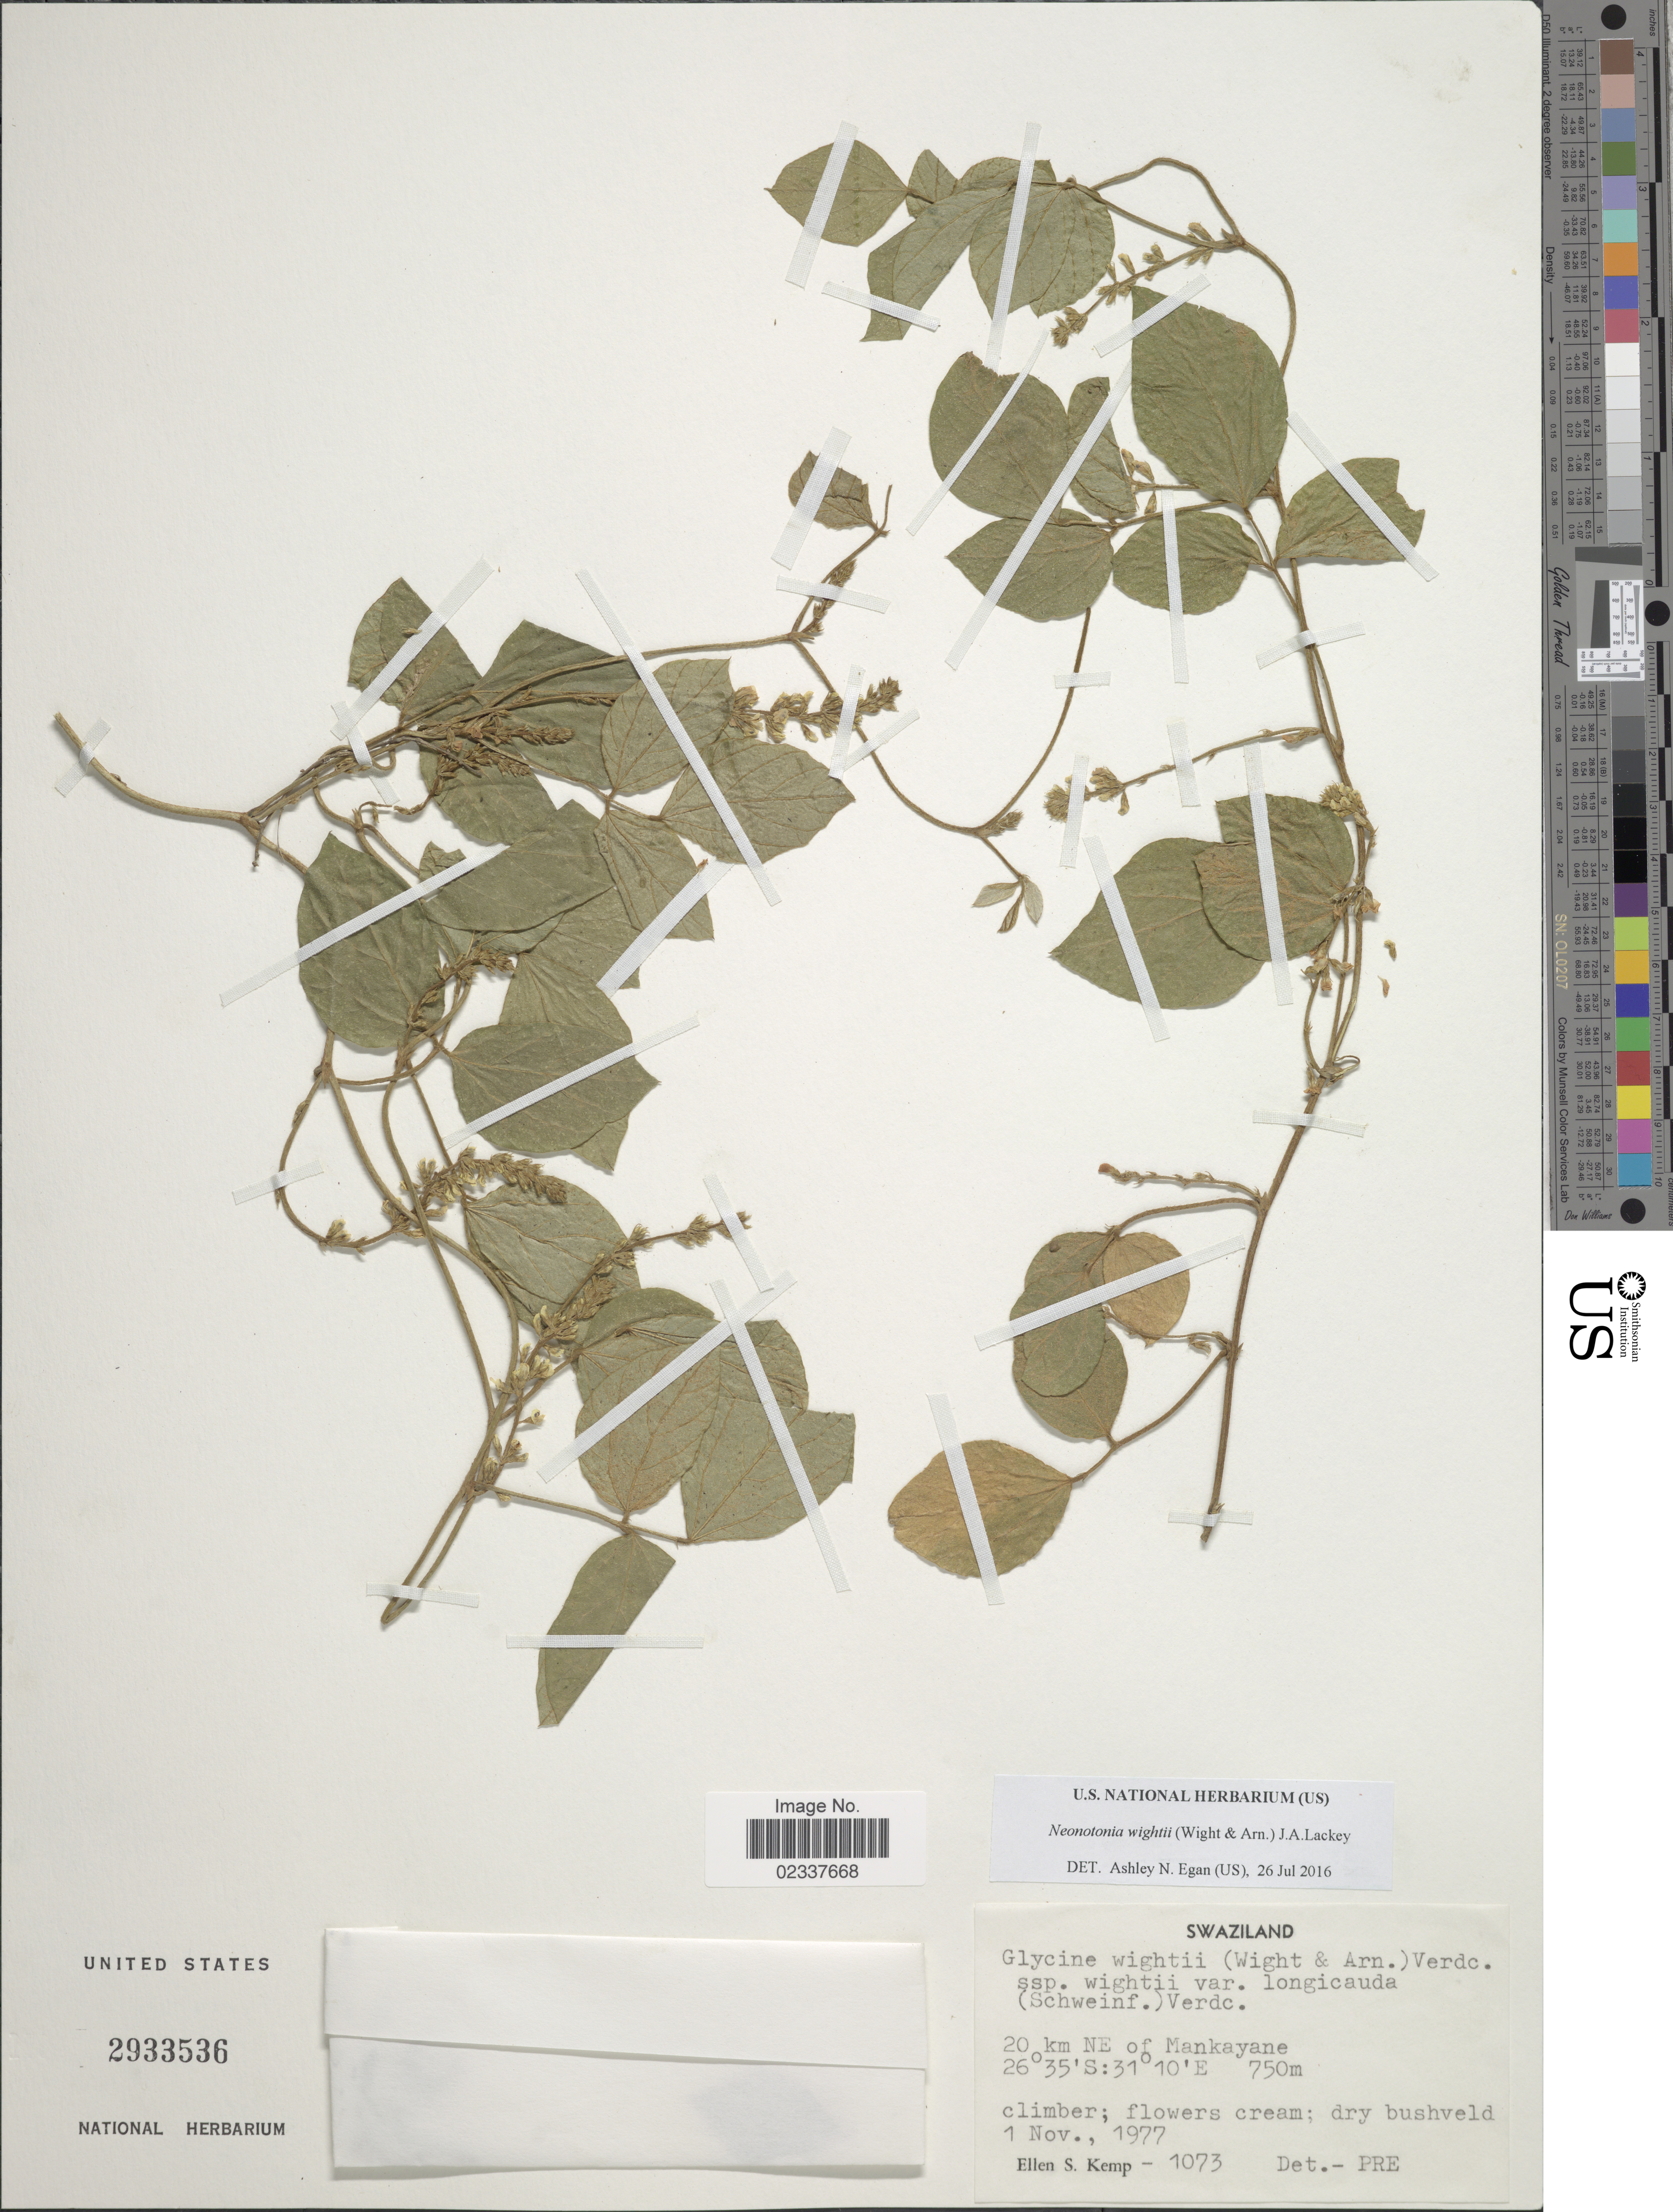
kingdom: Plantae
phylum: Tracheophyta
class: Magnoliopsida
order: Fabales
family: Fabaceae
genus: Neonotonia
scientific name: Neonotonia wightii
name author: (Arn.) J.A. Lackey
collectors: E. S. Kemp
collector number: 1073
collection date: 1977-11-01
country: Eswatini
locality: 20 km NE of Mankayane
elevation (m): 750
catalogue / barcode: US 2933536